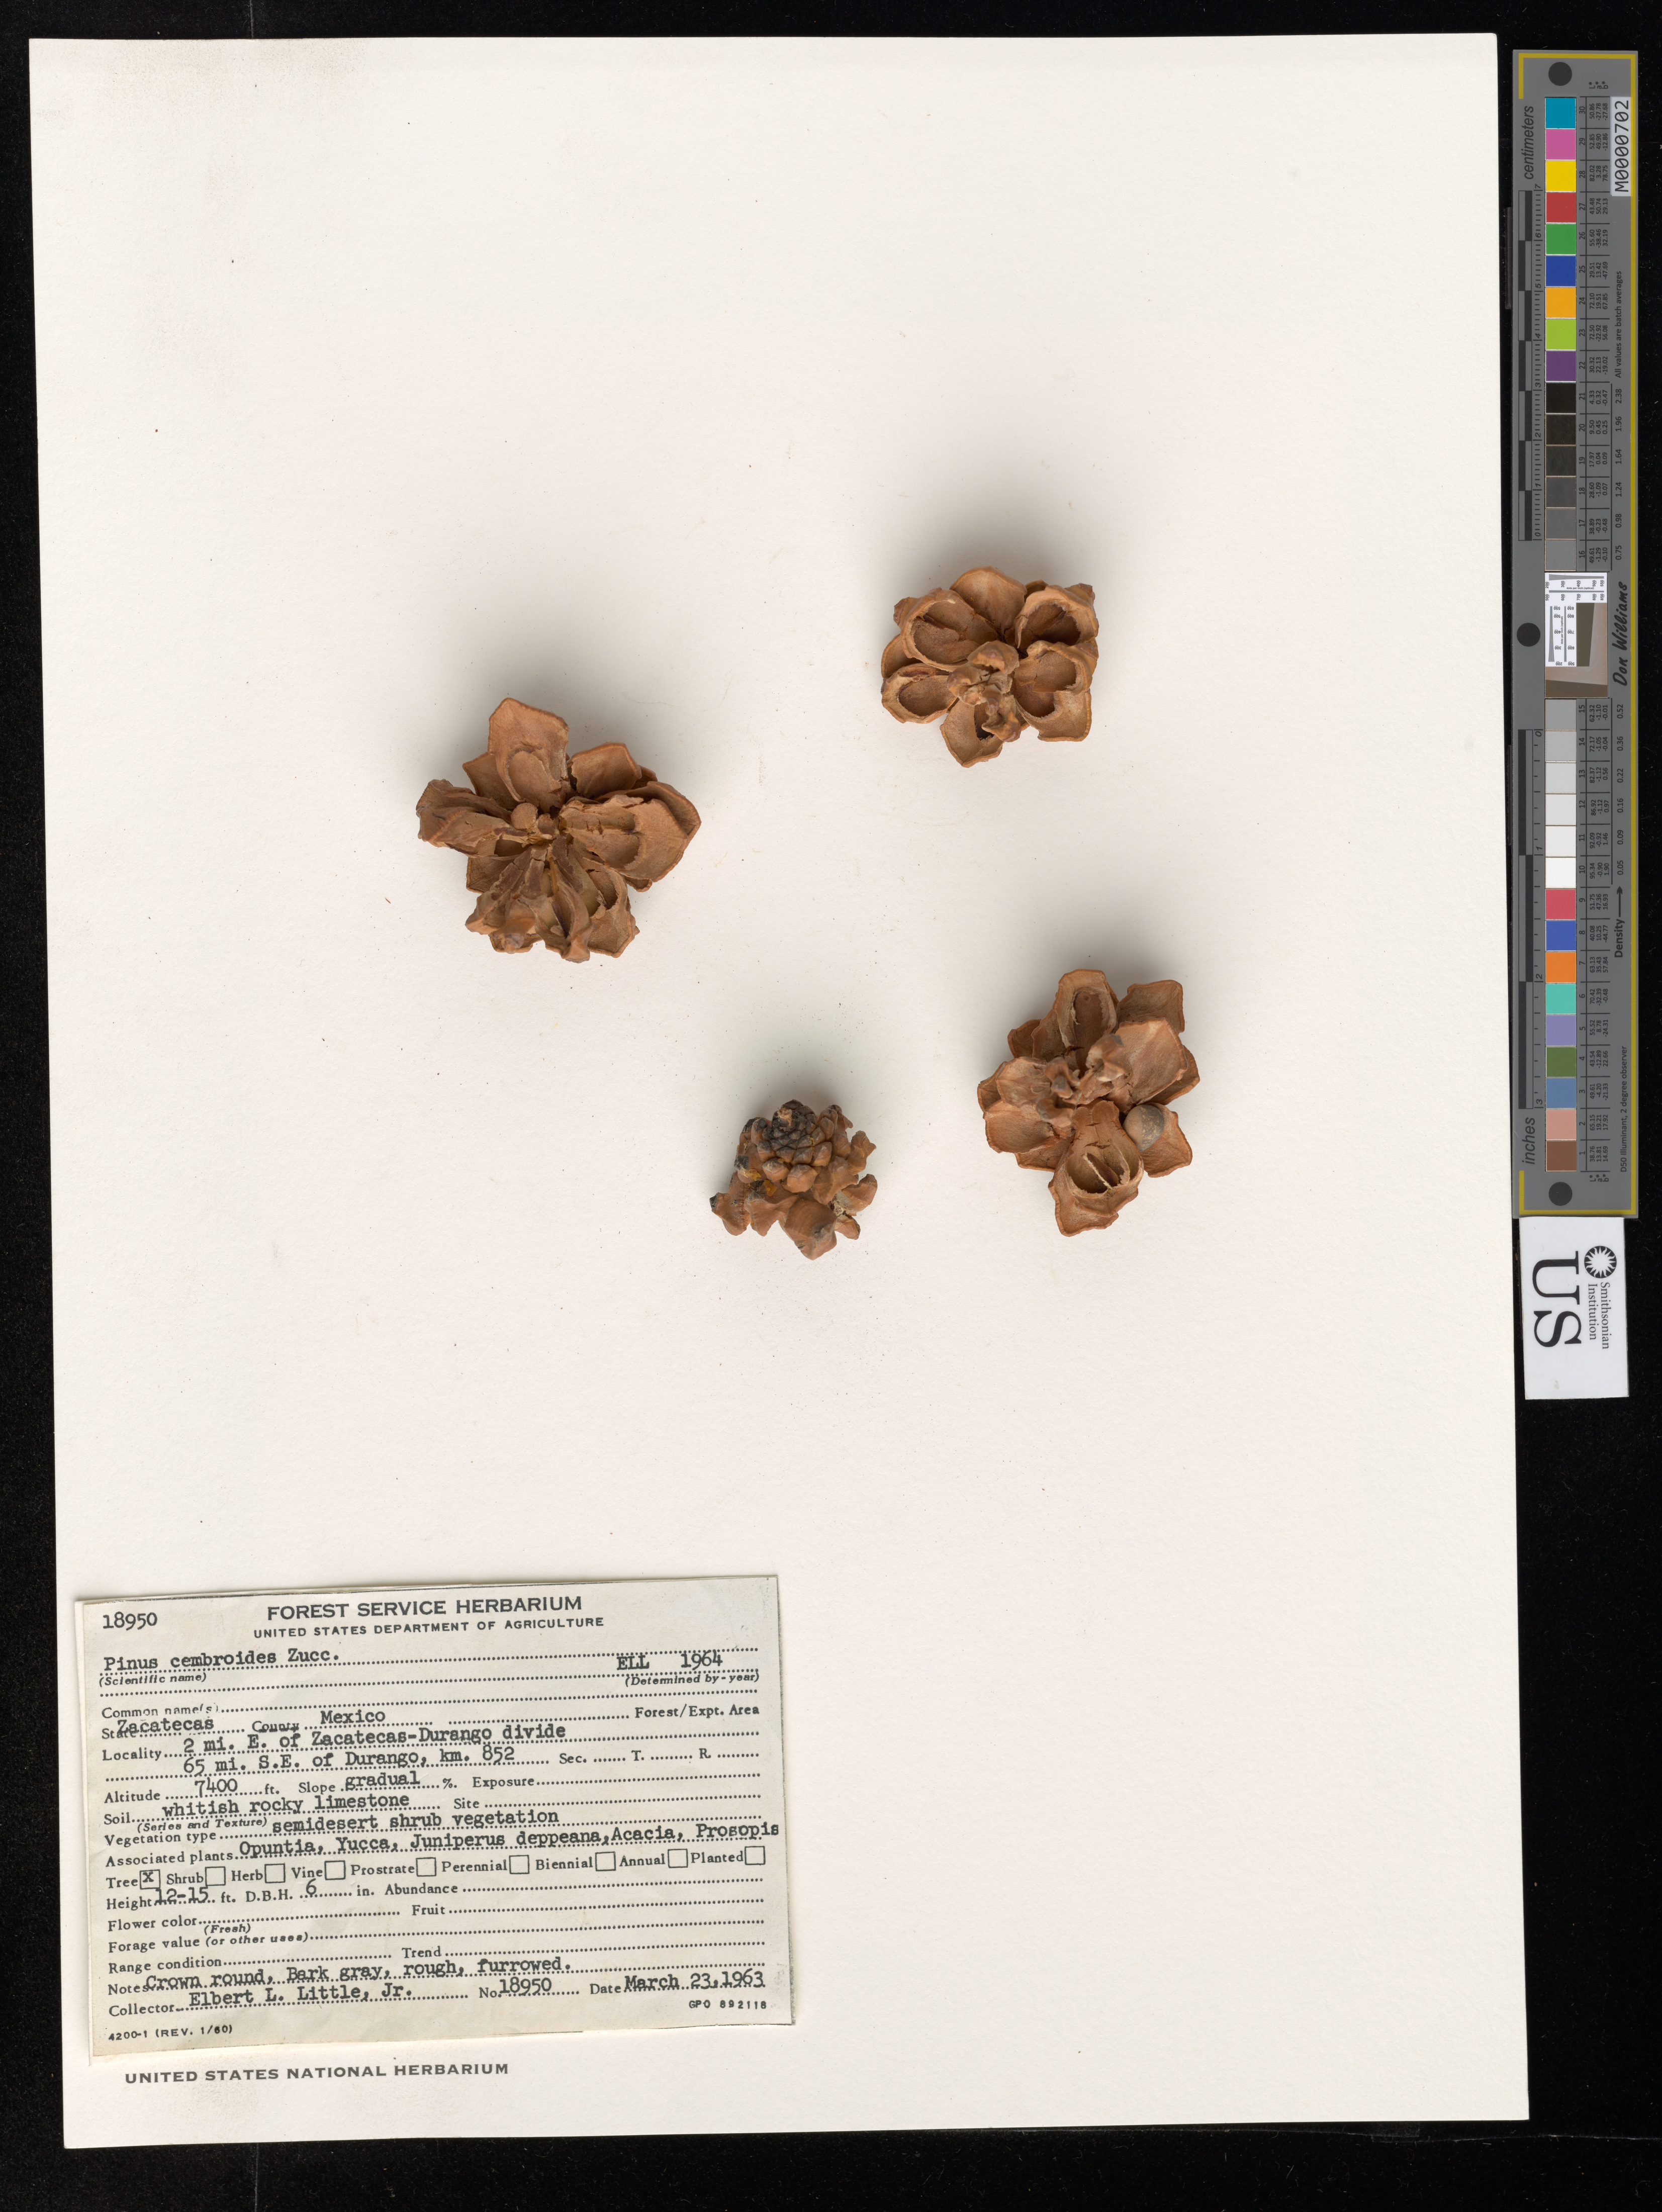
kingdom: Plantae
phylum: Tracheophyta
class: Pinopsida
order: Pinales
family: Pinaceae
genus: Pinus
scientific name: Pinus cembroides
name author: Zucc.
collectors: E. L. Little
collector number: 18950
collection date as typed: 23 Mar 1963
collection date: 1963-03-23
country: Mexico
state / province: Zacatecas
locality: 2 mi. E of Zacatecas-Durango divide. 65 mi. SE of Durango km. 852.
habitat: Semidesert shrubs. Slope gradual. Soil whitish rocky limestone. Associated plants Opuntia, Yucca, Juniperus deppeana, Acacia, Prosopis.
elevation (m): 2256